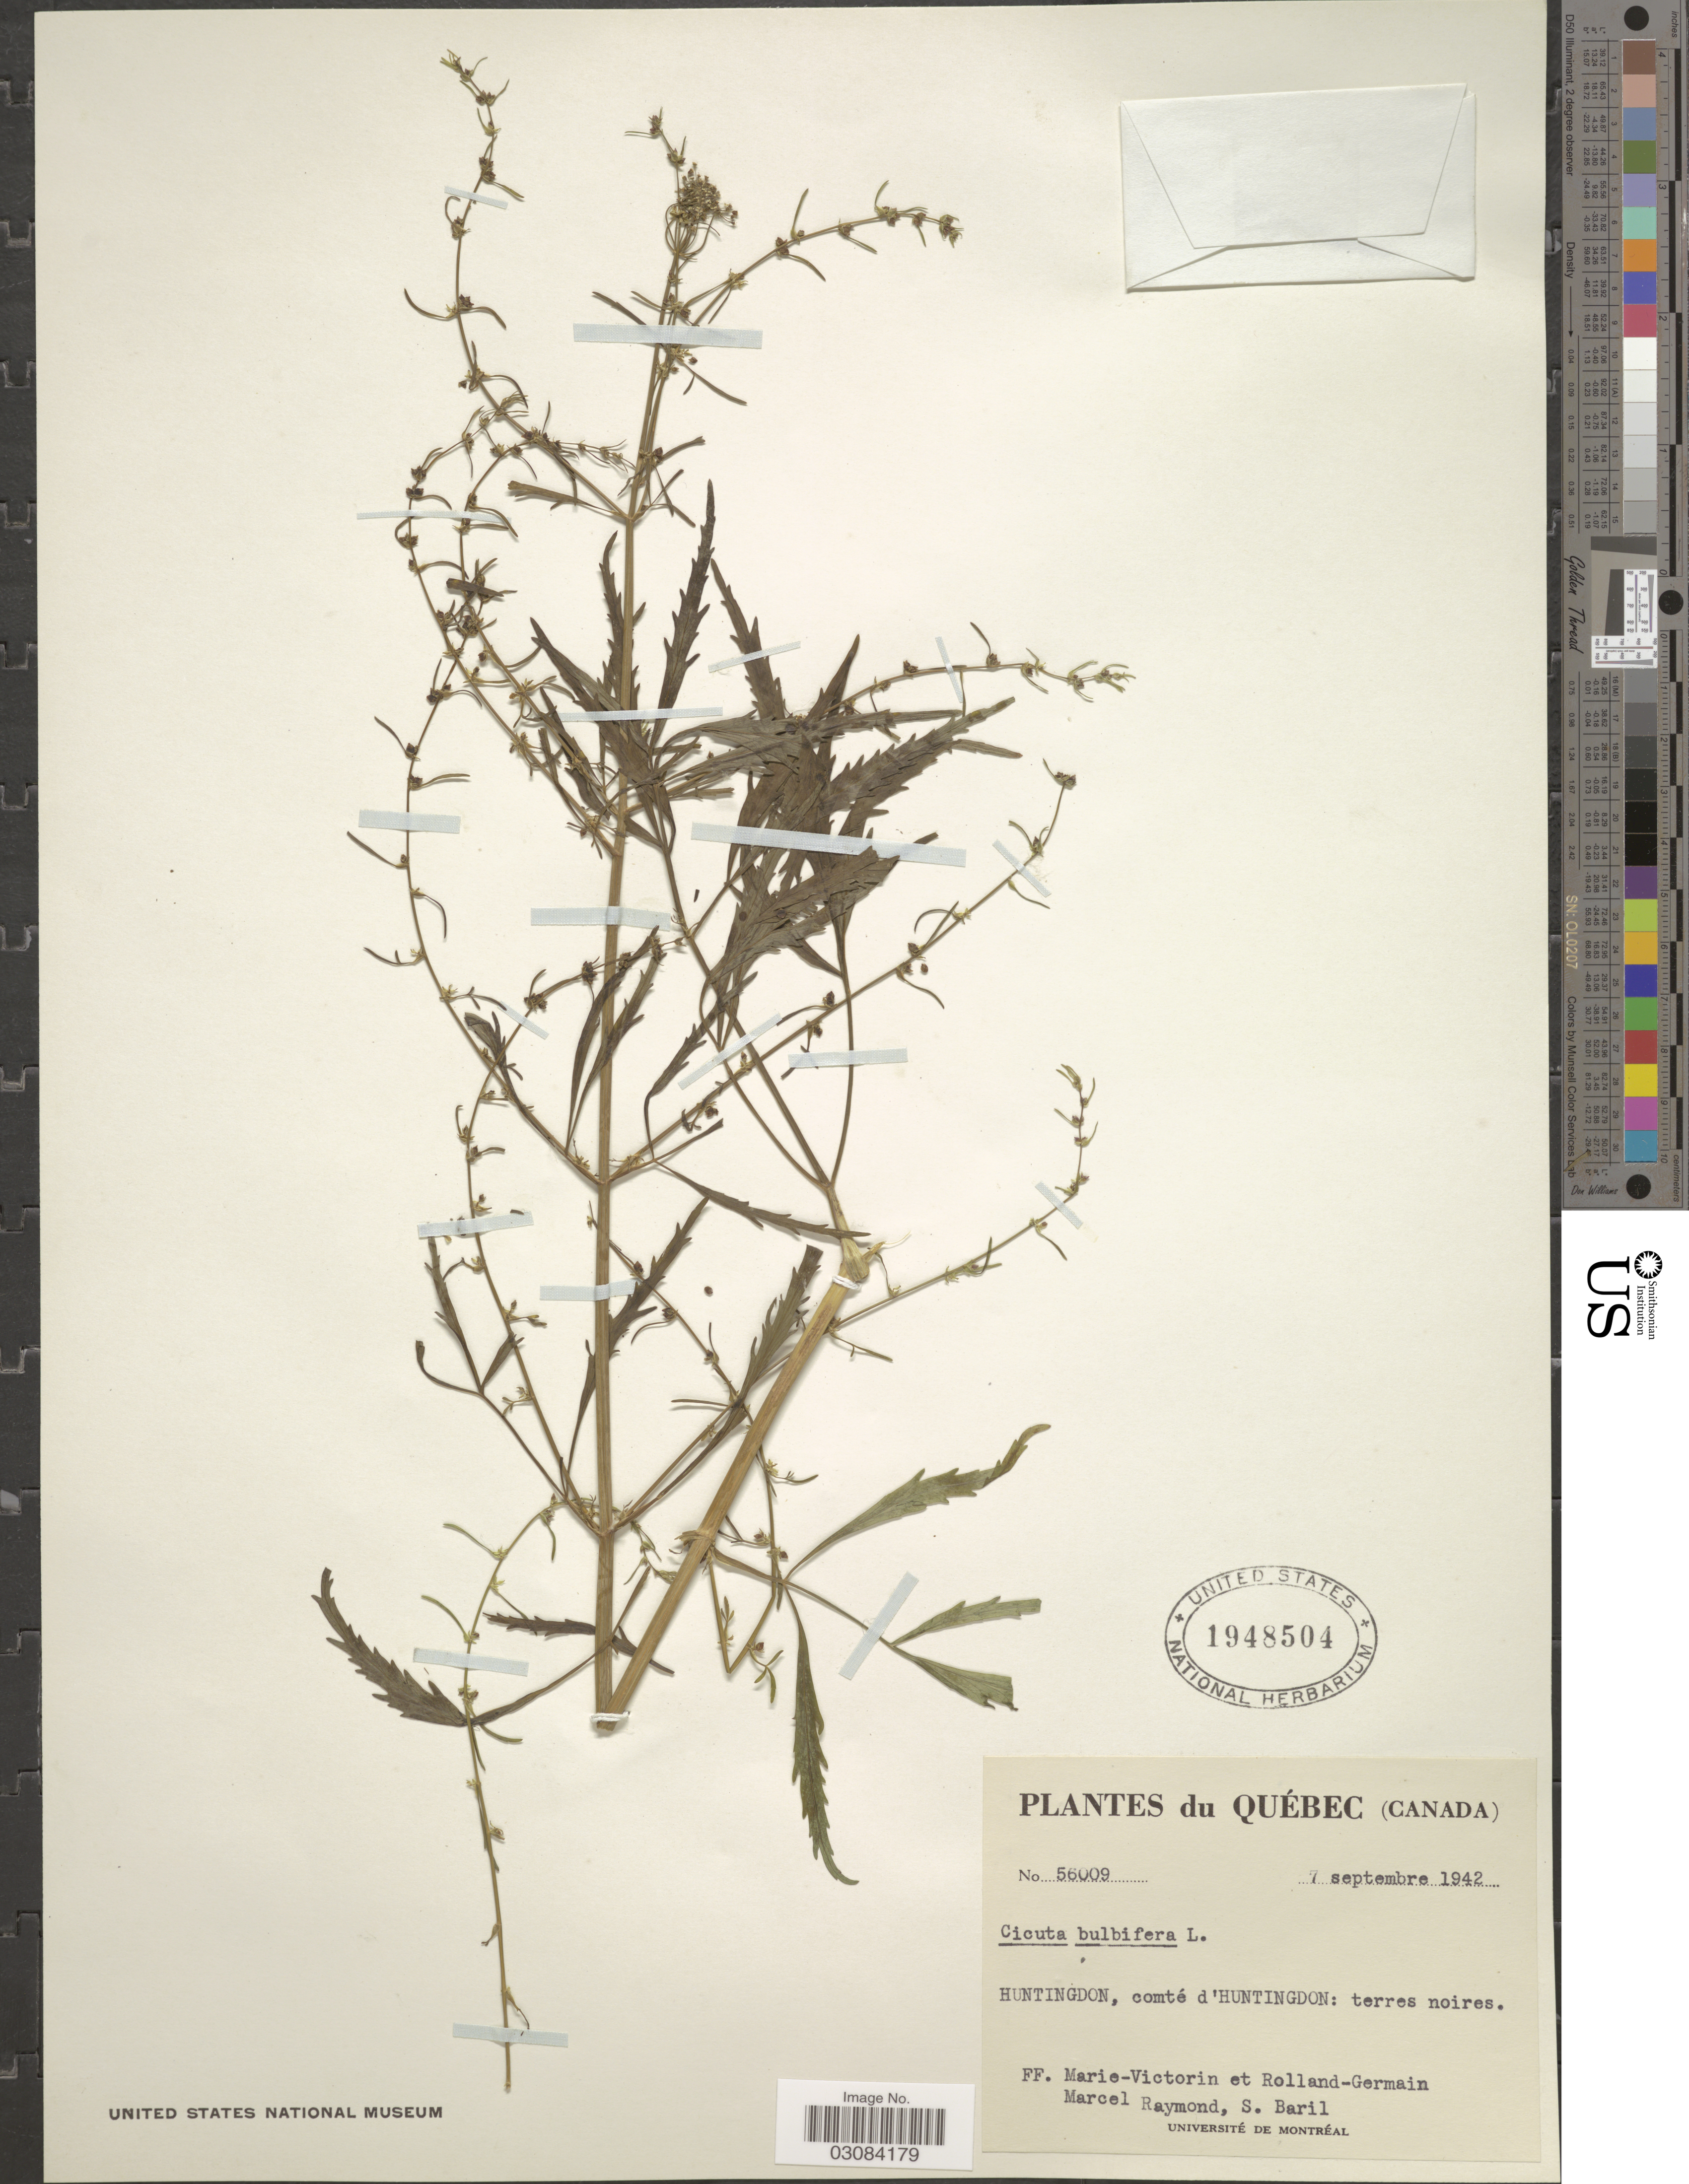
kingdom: Plantae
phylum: Tracheophyta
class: Magnoliopsida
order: Apiales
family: Apiaceae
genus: Cicuta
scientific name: Cicuta bulbifera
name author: L.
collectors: F. Marie-Victorin, Rolland-Germain, M. Raymond & S. Baril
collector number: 56009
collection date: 1942-09-07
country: Canada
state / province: Quebec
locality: Huntingdon, comté d'Huntingdon: terres noires.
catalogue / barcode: US 1948504